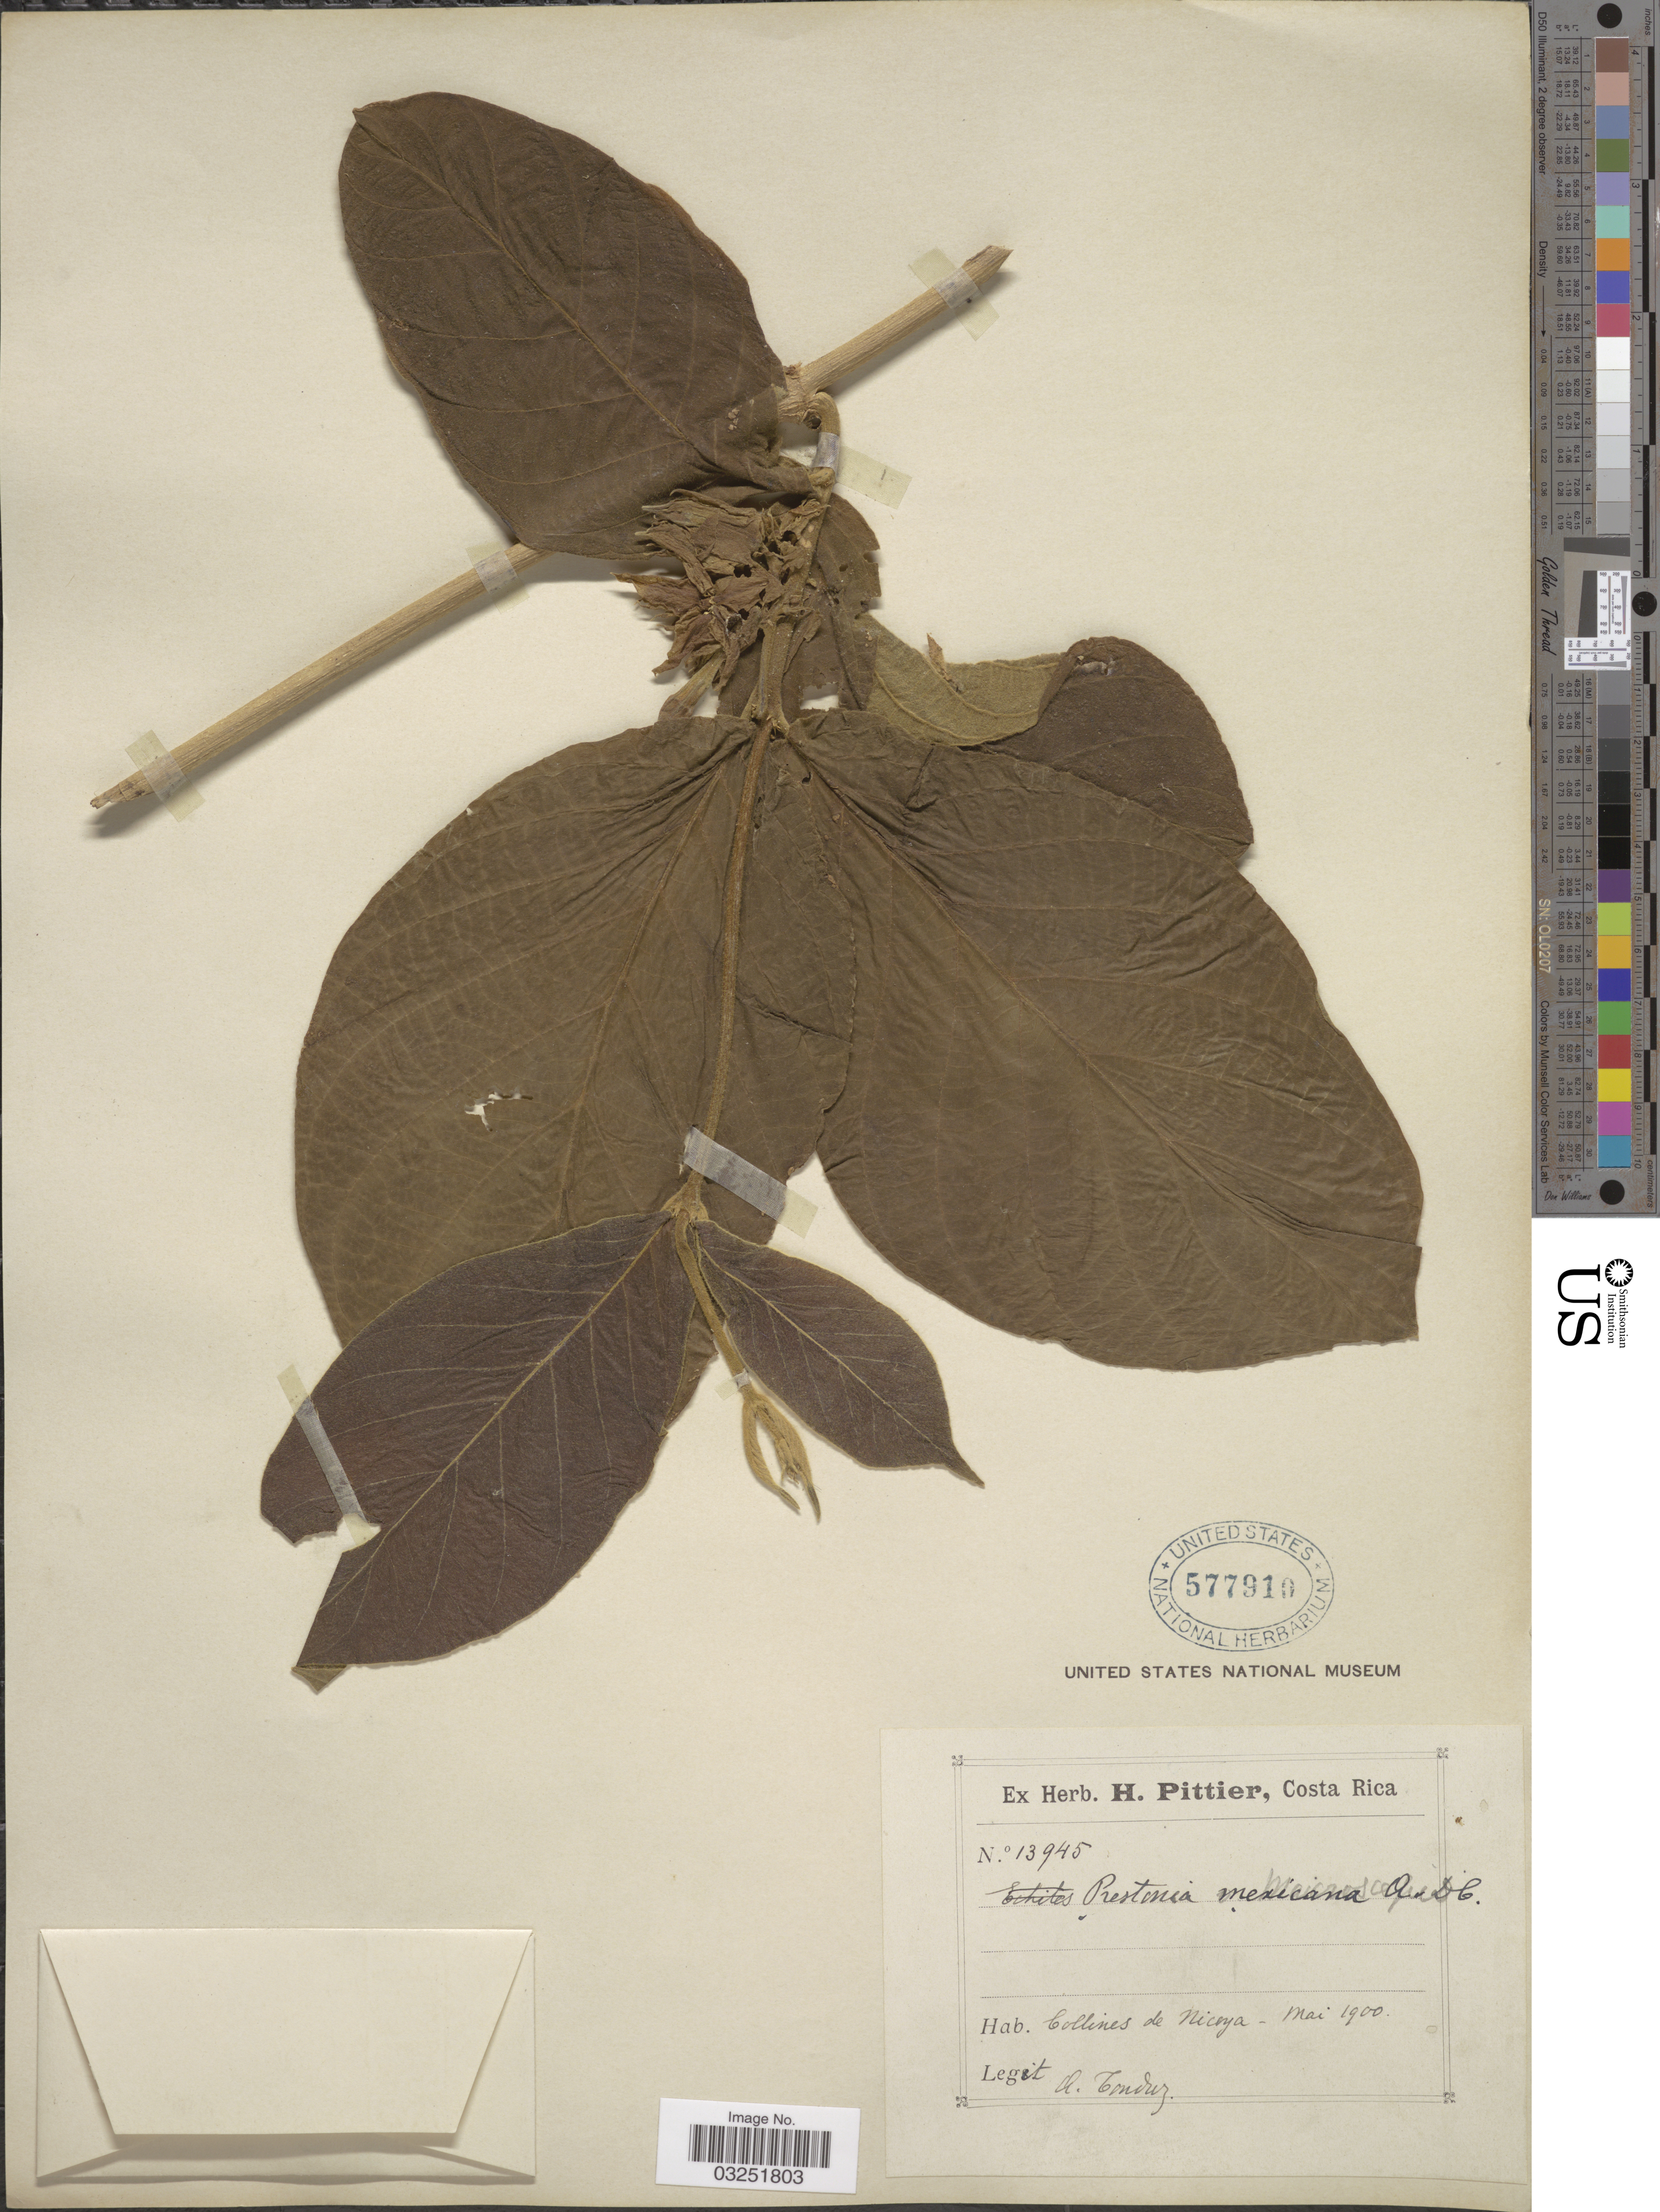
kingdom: Plantae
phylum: Tracheophyta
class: Magnoliopsida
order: Gentianales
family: Apocynaceae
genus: Prestonia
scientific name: Prestonia mexicana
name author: DC.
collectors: A. Tonduz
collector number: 13945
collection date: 1900-05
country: Costa Rica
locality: Collines de Nicaya.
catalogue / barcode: US 577910